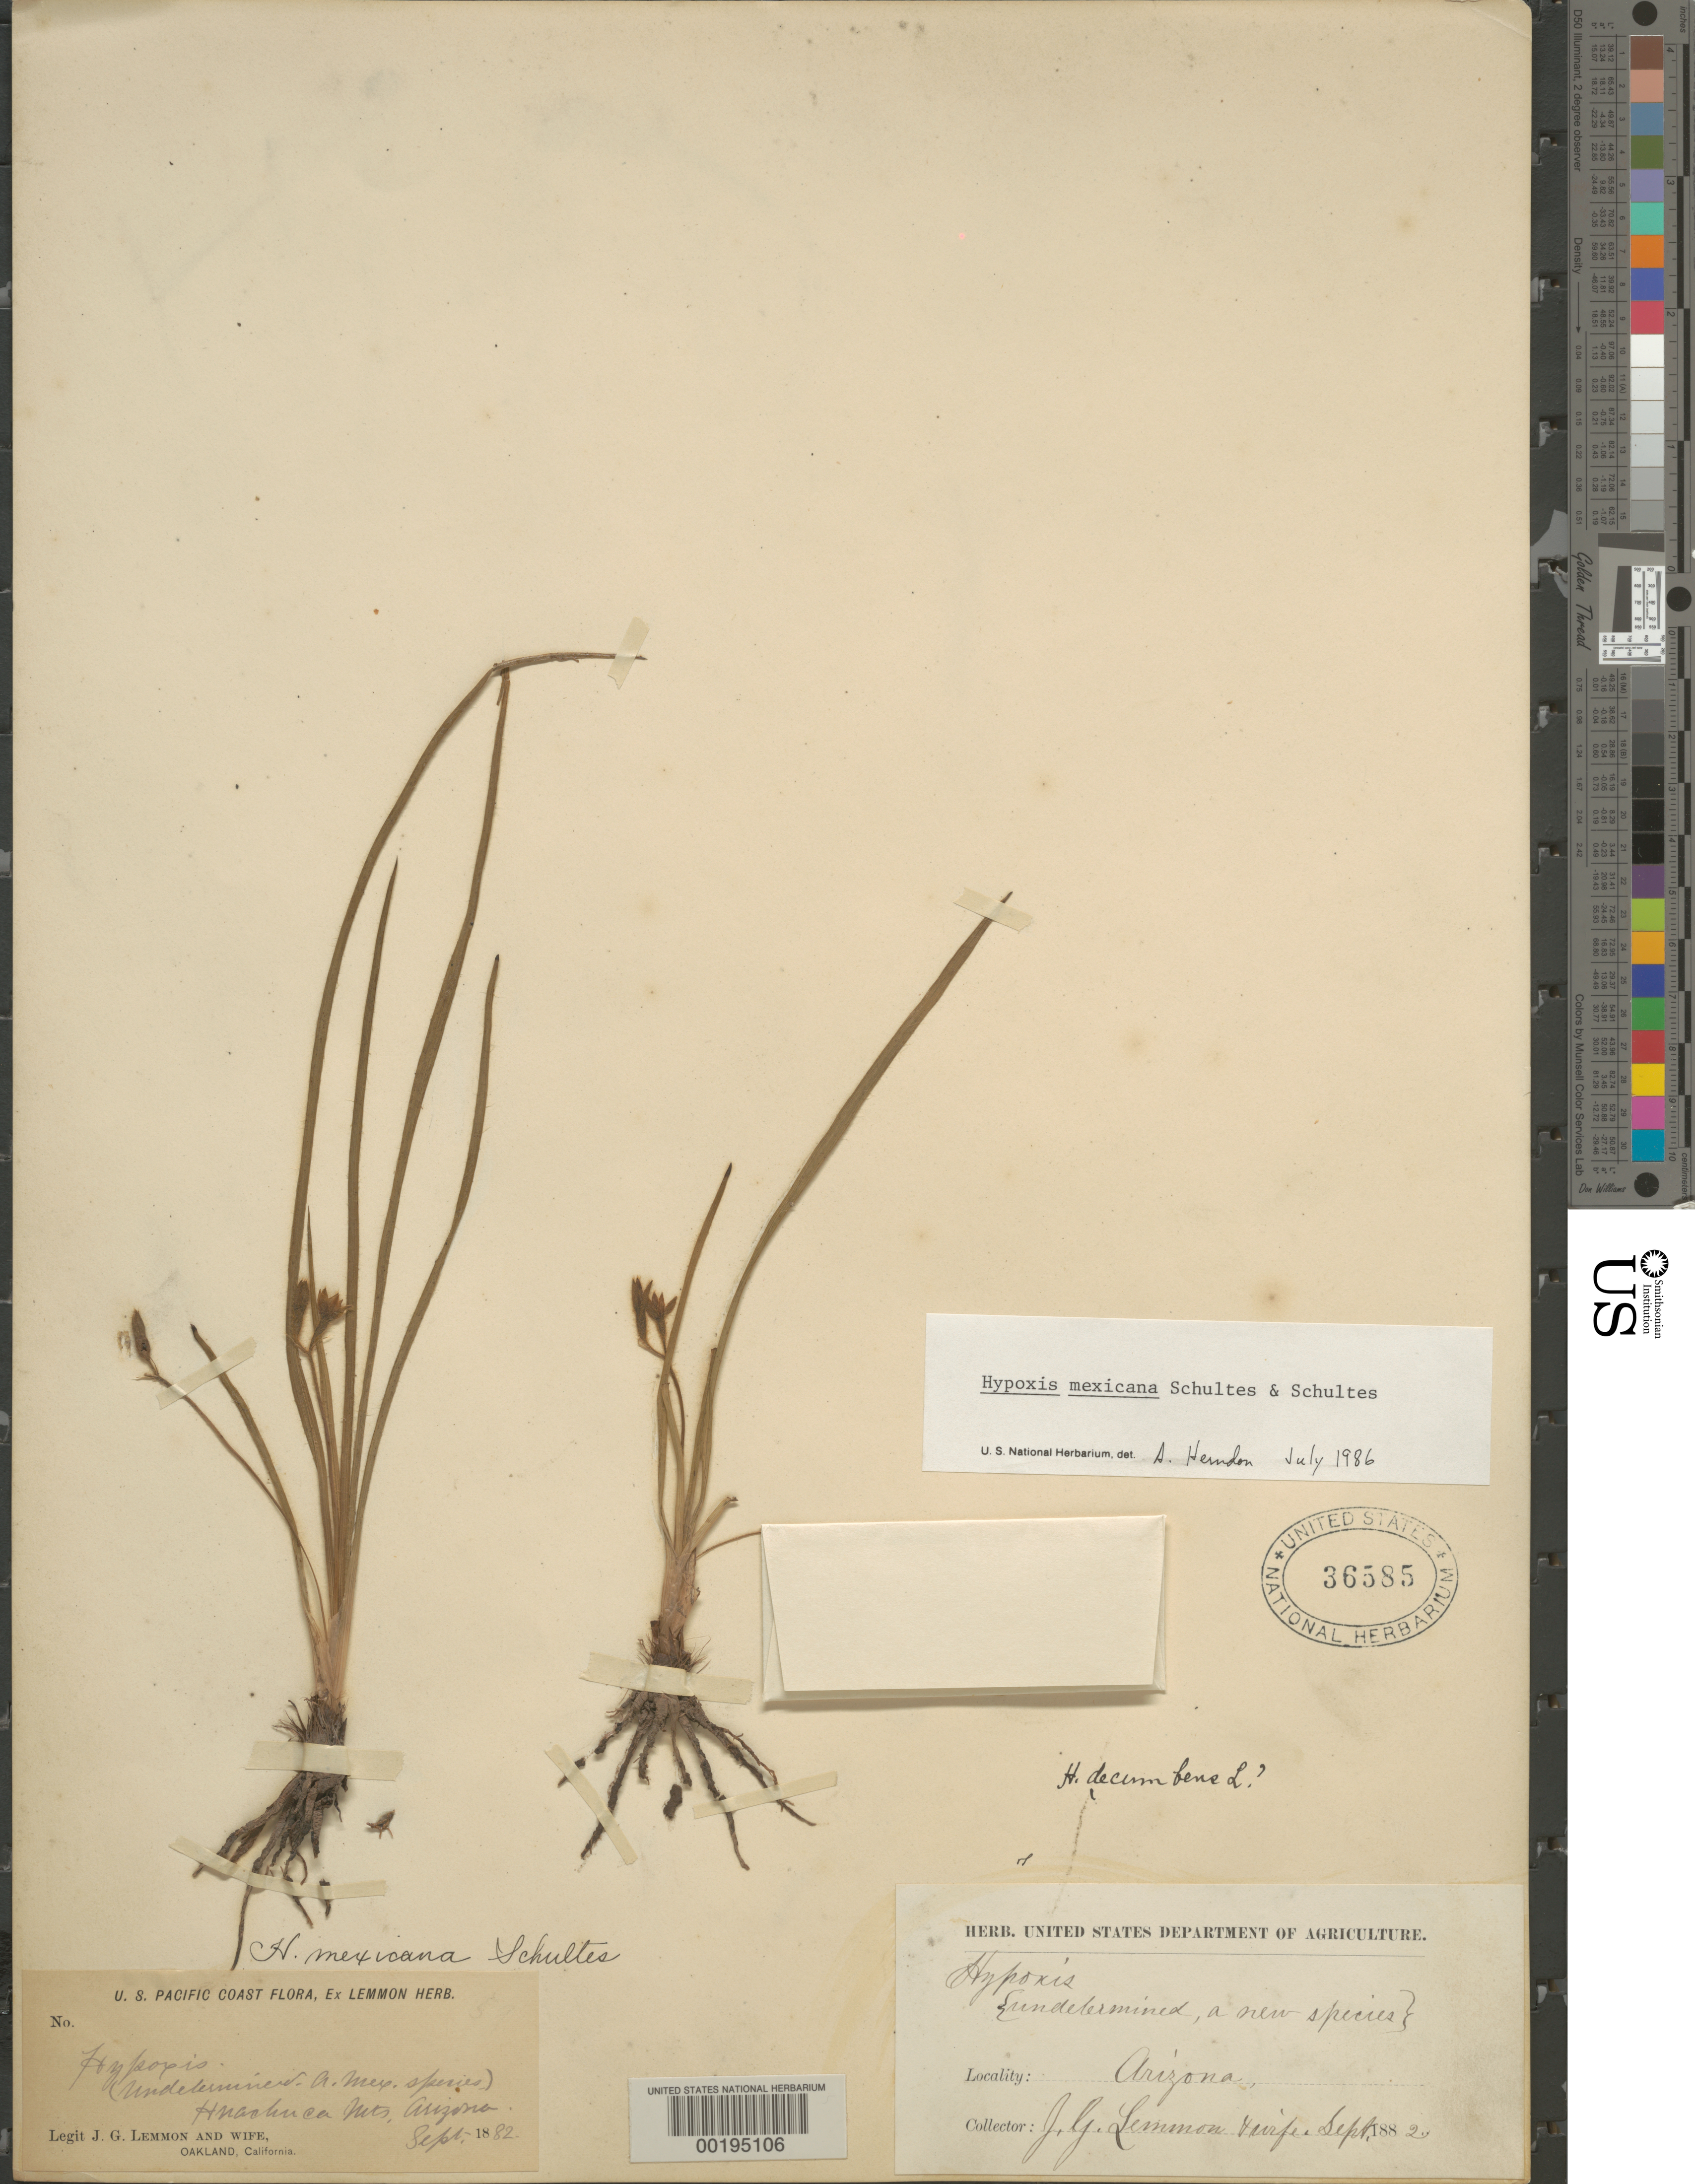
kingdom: Plantae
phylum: Tracheophyta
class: Liliopsida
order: Asparagales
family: Hypoxidaceae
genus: Hypoxis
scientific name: Hypoxis mexicana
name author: Schult. & Schult. f.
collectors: J. G. Lemmon & J. Lemmon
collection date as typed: Sep 1882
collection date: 1882-09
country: United States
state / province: Arizona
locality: Huachuca mountains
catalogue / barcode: US 36585